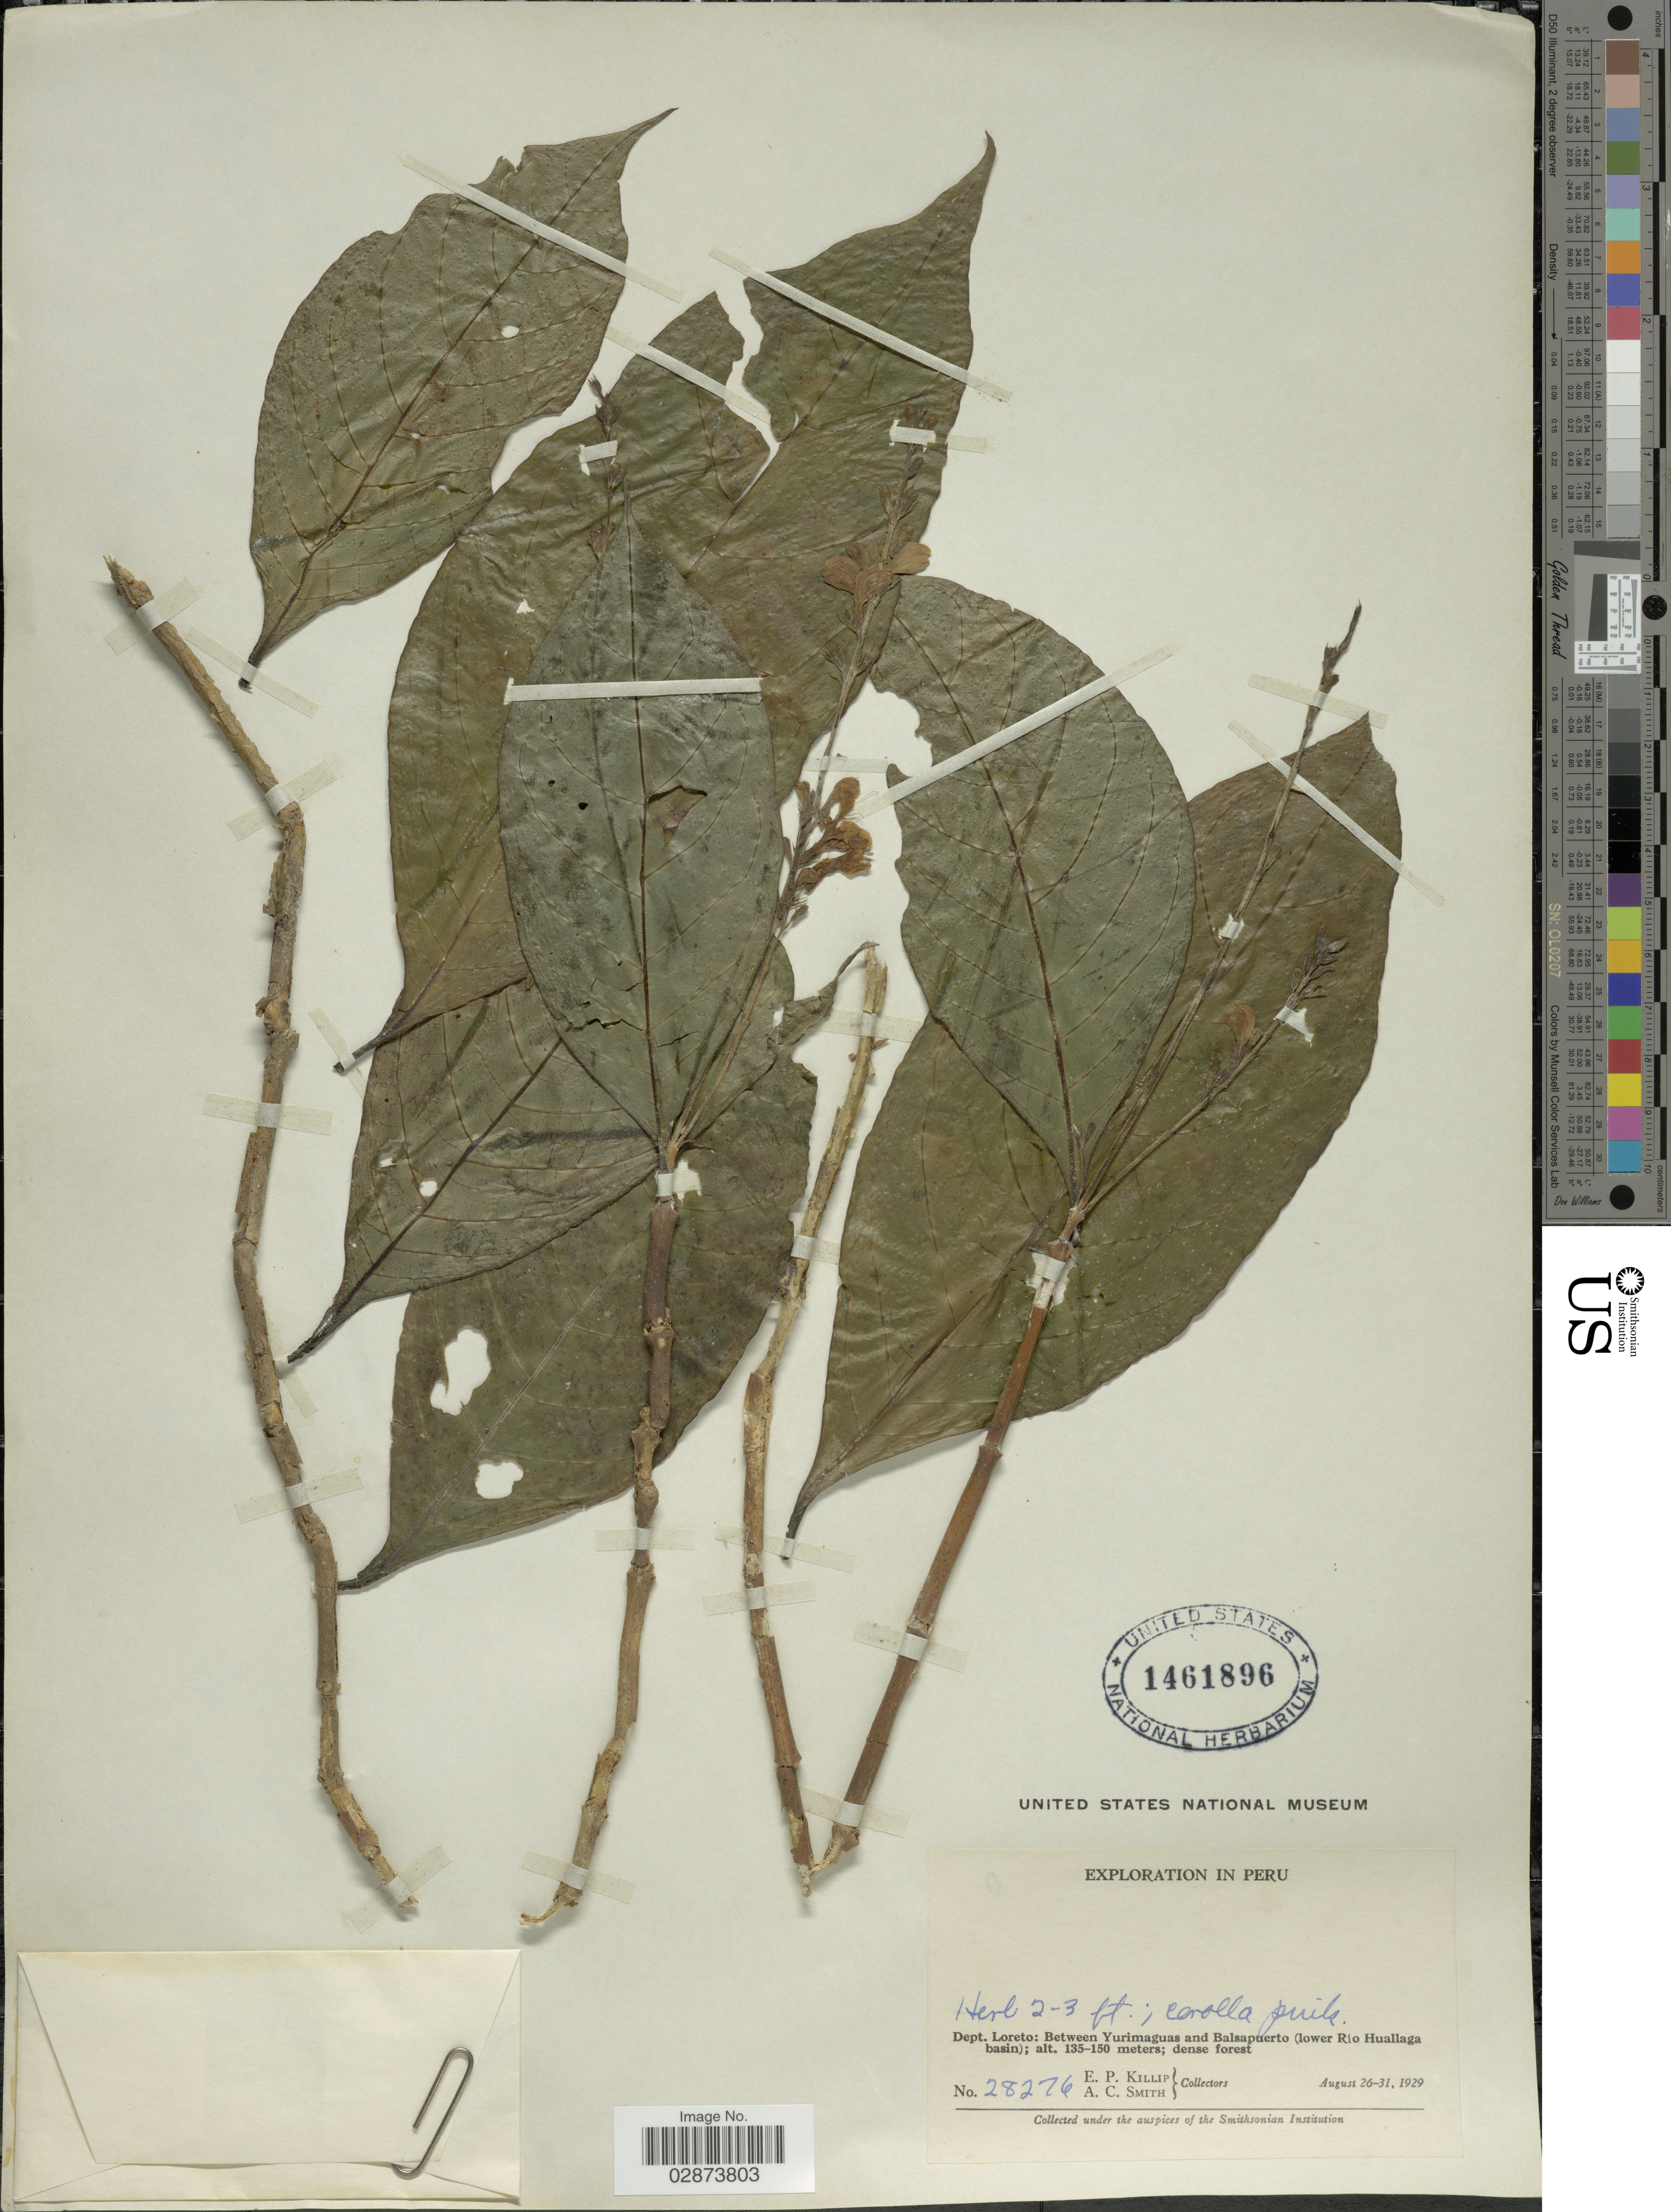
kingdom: Plantae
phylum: Tracheophyta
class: Magnoliopsida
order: Lamiales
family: Acanthaceae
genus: Pulchranthus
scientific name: Pulchranthus adenostachyus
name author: (Lindau) V.M. Baum et al.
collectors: E. P. Killip & A. C. Smith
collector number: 28276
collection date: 1929-08-26/1929-08-31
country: Peru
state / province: Loreto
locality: Dept. Loreto: Between Yurimaguas and Balsapuerto (lower Rio Huallaga basin).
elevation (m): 135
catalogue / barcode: US 1461896